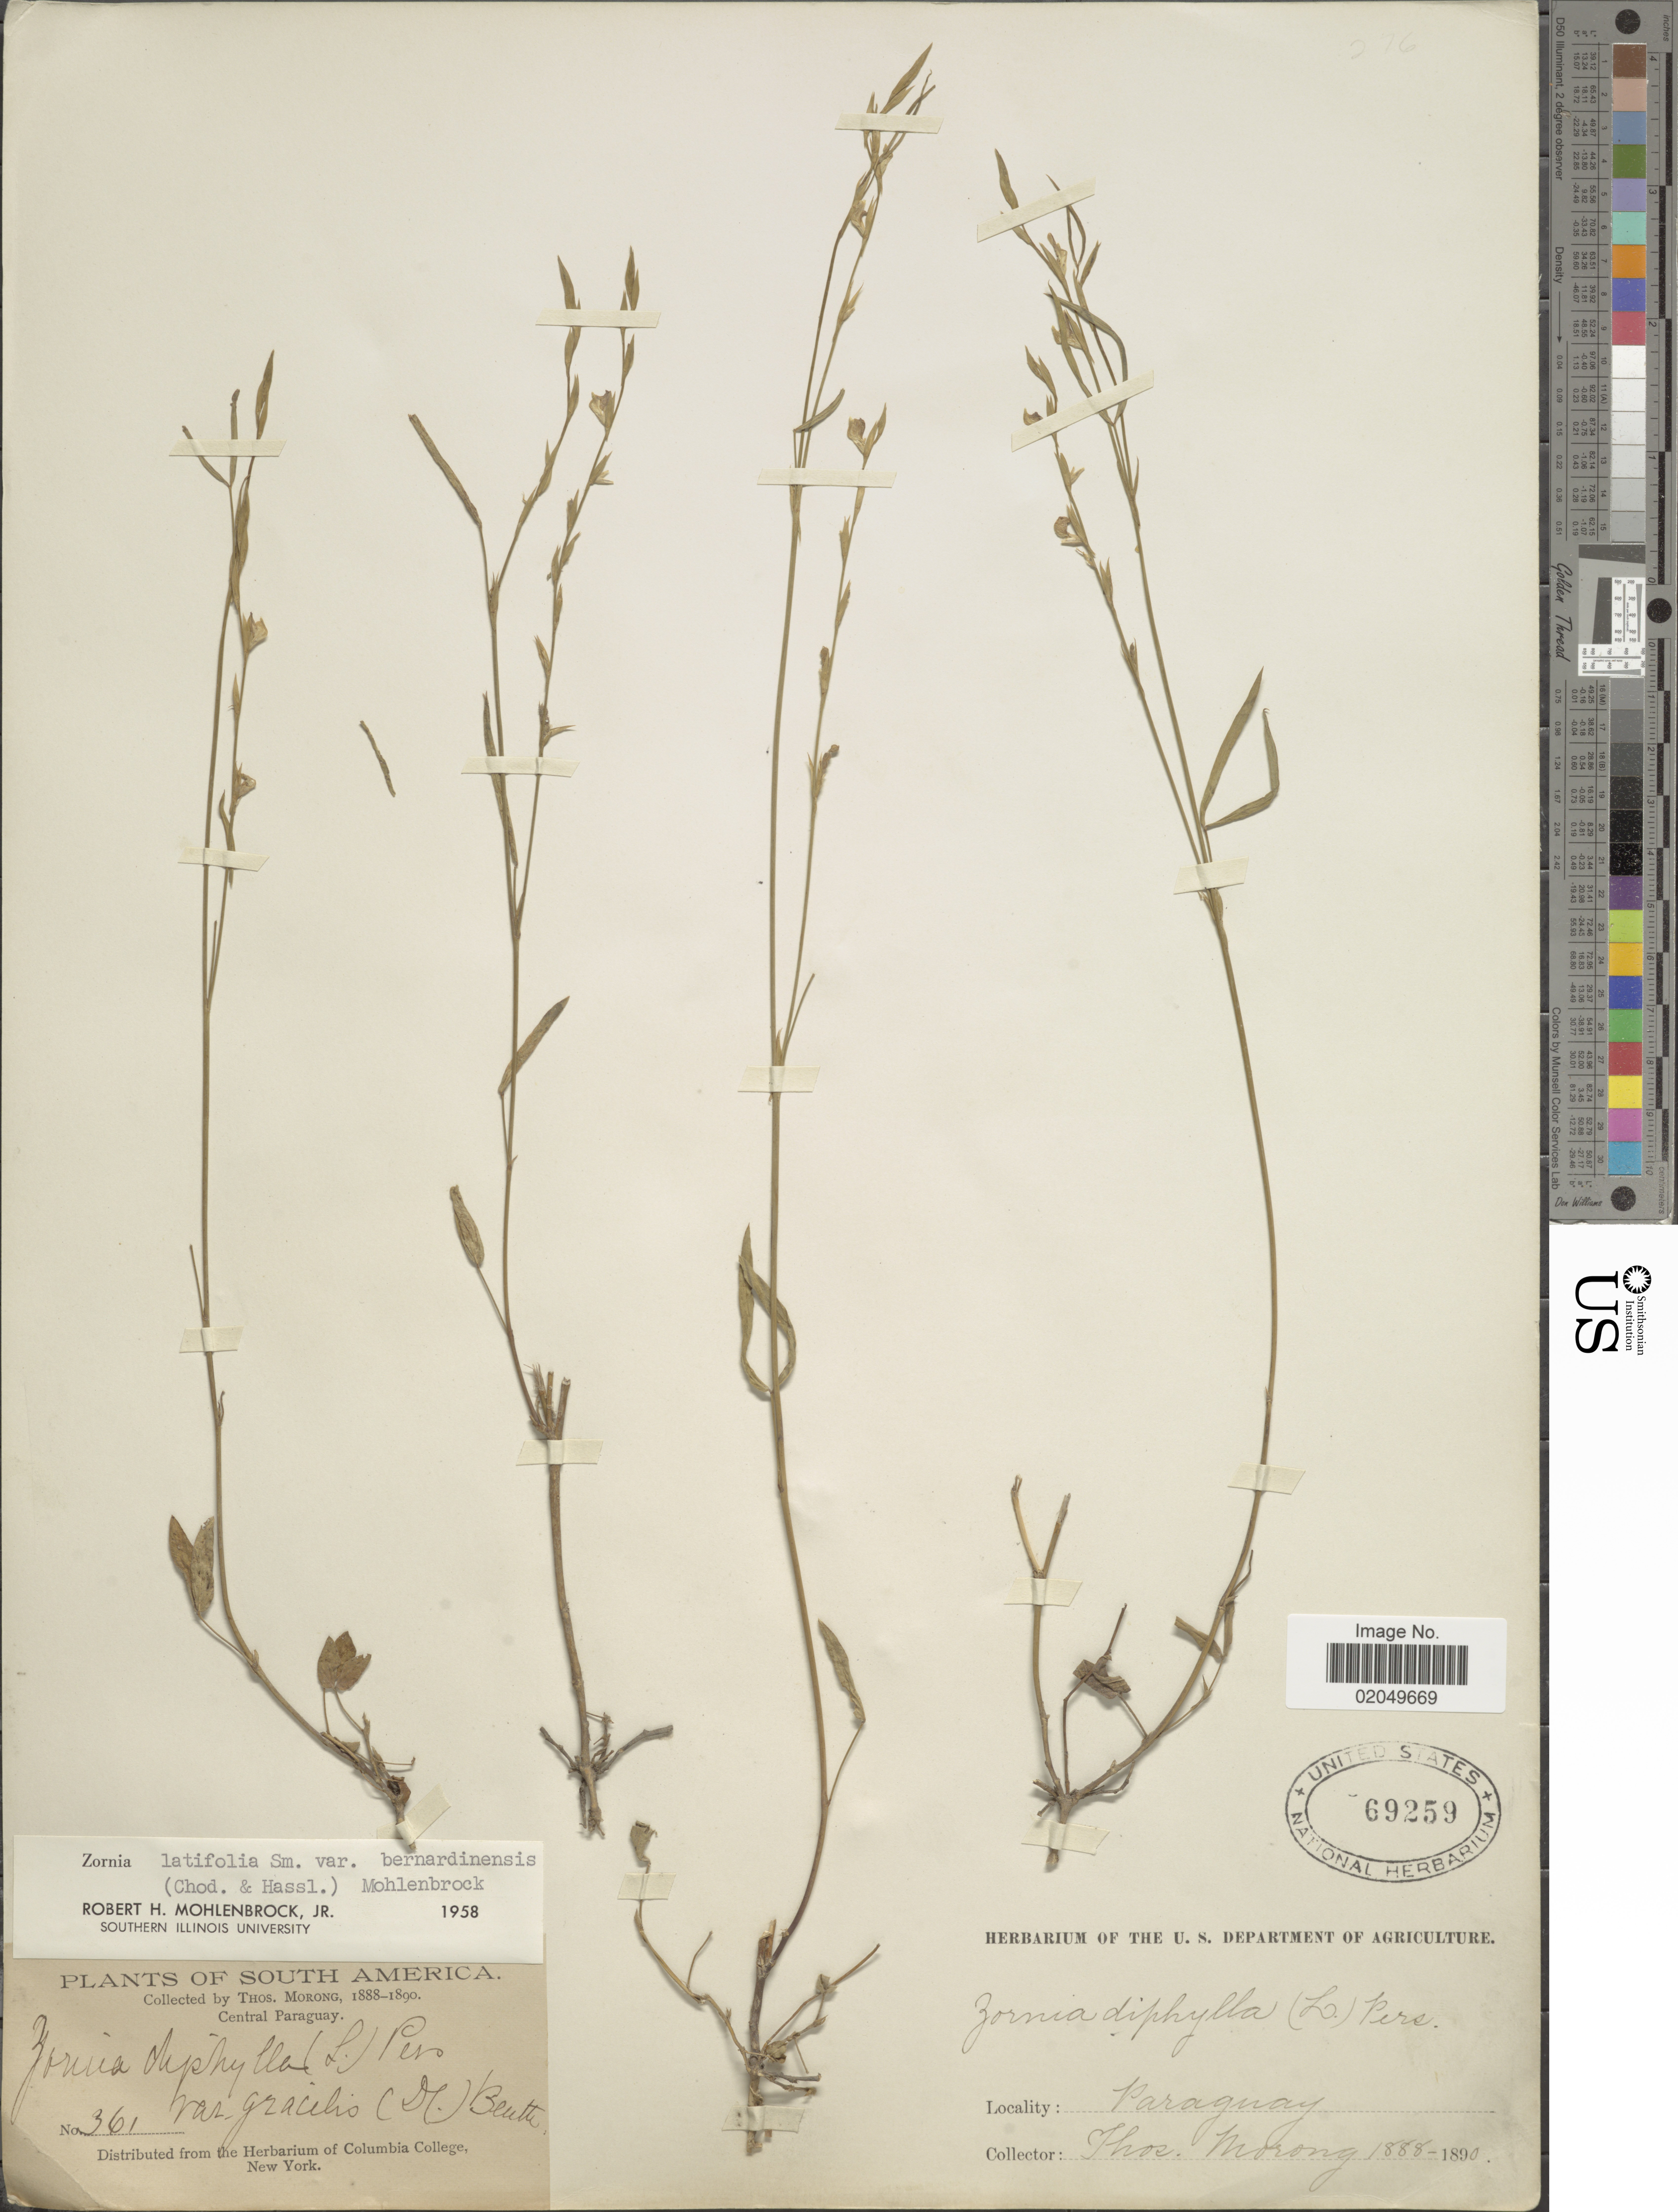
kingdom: Plantae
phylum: Tracheophyta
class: Magnoliopsida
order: Fabales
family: Fabaceae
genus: Zornia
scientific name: Zornia latifolia var. bernardinensis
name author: (Chodat & Hassl.) Mohlenbr.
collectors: ex herb. T. Morong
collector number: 361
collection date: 1888/1889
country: Paraguay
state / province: Central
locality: Central Paraguay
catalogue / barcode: US 69259